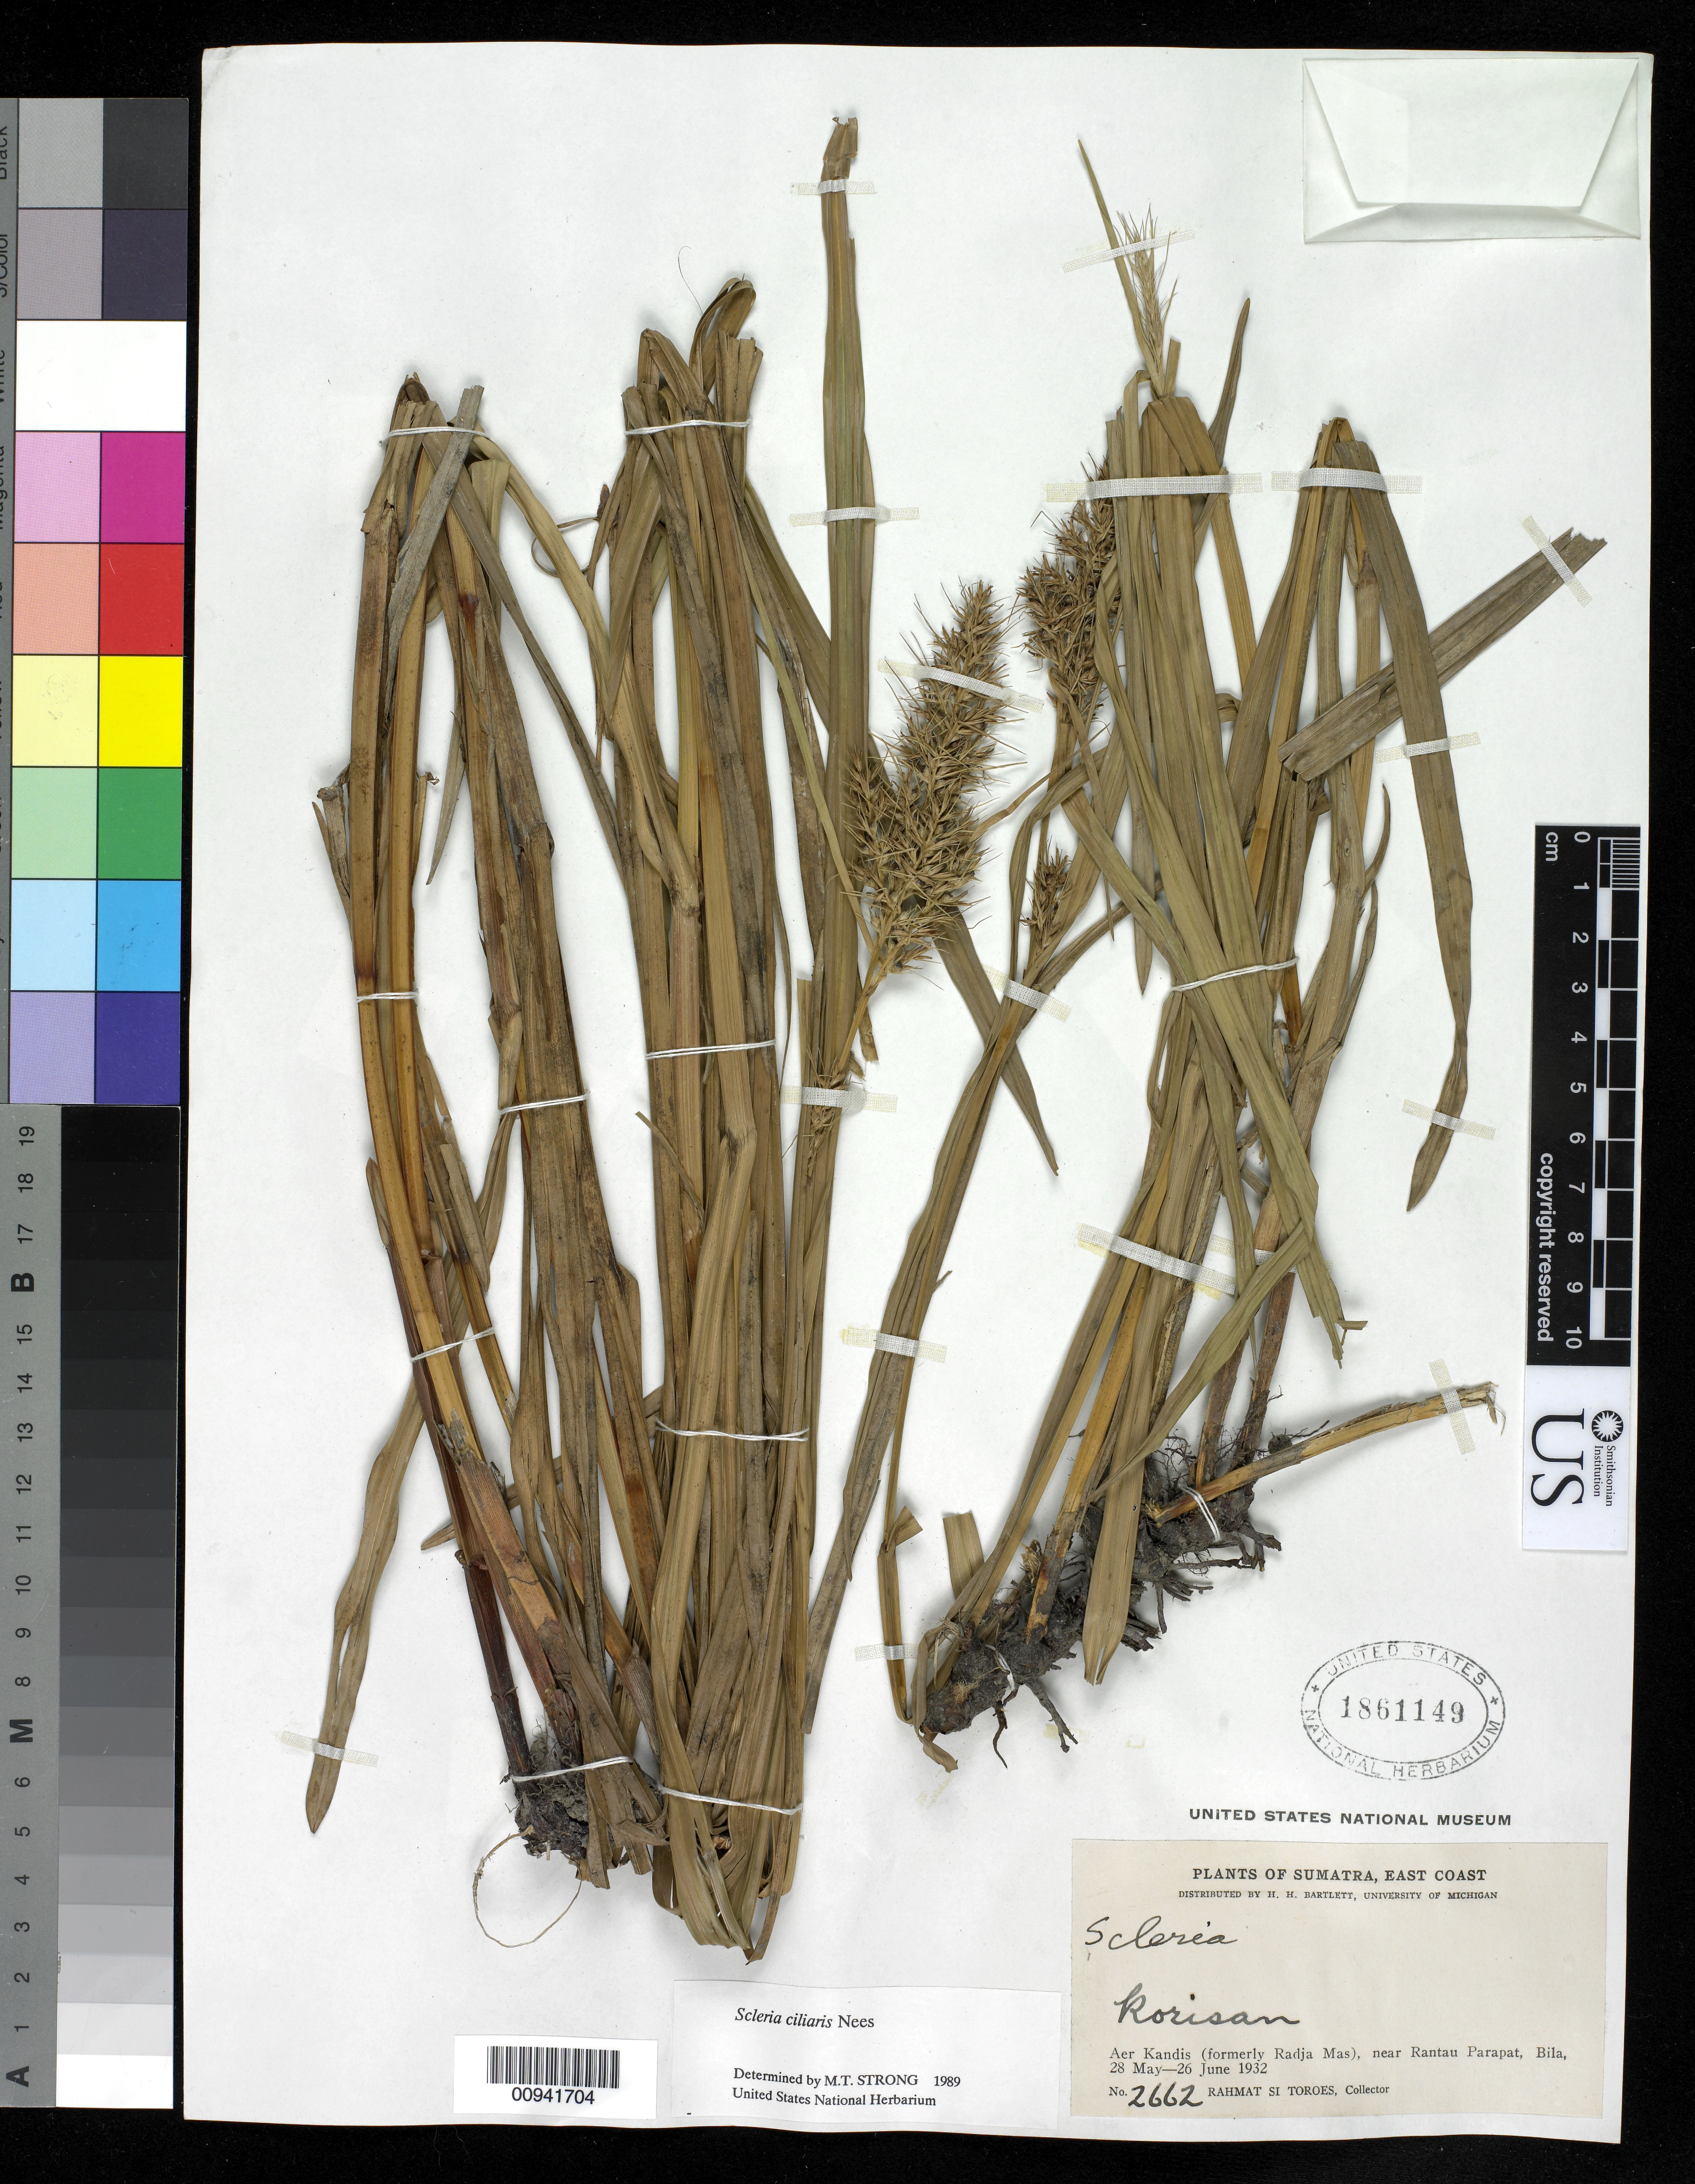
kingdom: Plantae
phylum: Tracheophyta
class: Liliopsida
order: Poales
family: Cyperaceae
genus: Scleria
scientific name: Scleria ciliaris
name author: Nees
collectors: Rahmat Si Boeea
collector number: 2662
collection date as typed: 28 May 1932 to 26 Jun 1932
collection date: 1932-05-28/1932-06-26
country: Indonesia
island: Sumatra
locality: Aer Kandis (formerly Radja Mas), near Rantau Parapat, Bila.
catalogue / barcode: US 1861149